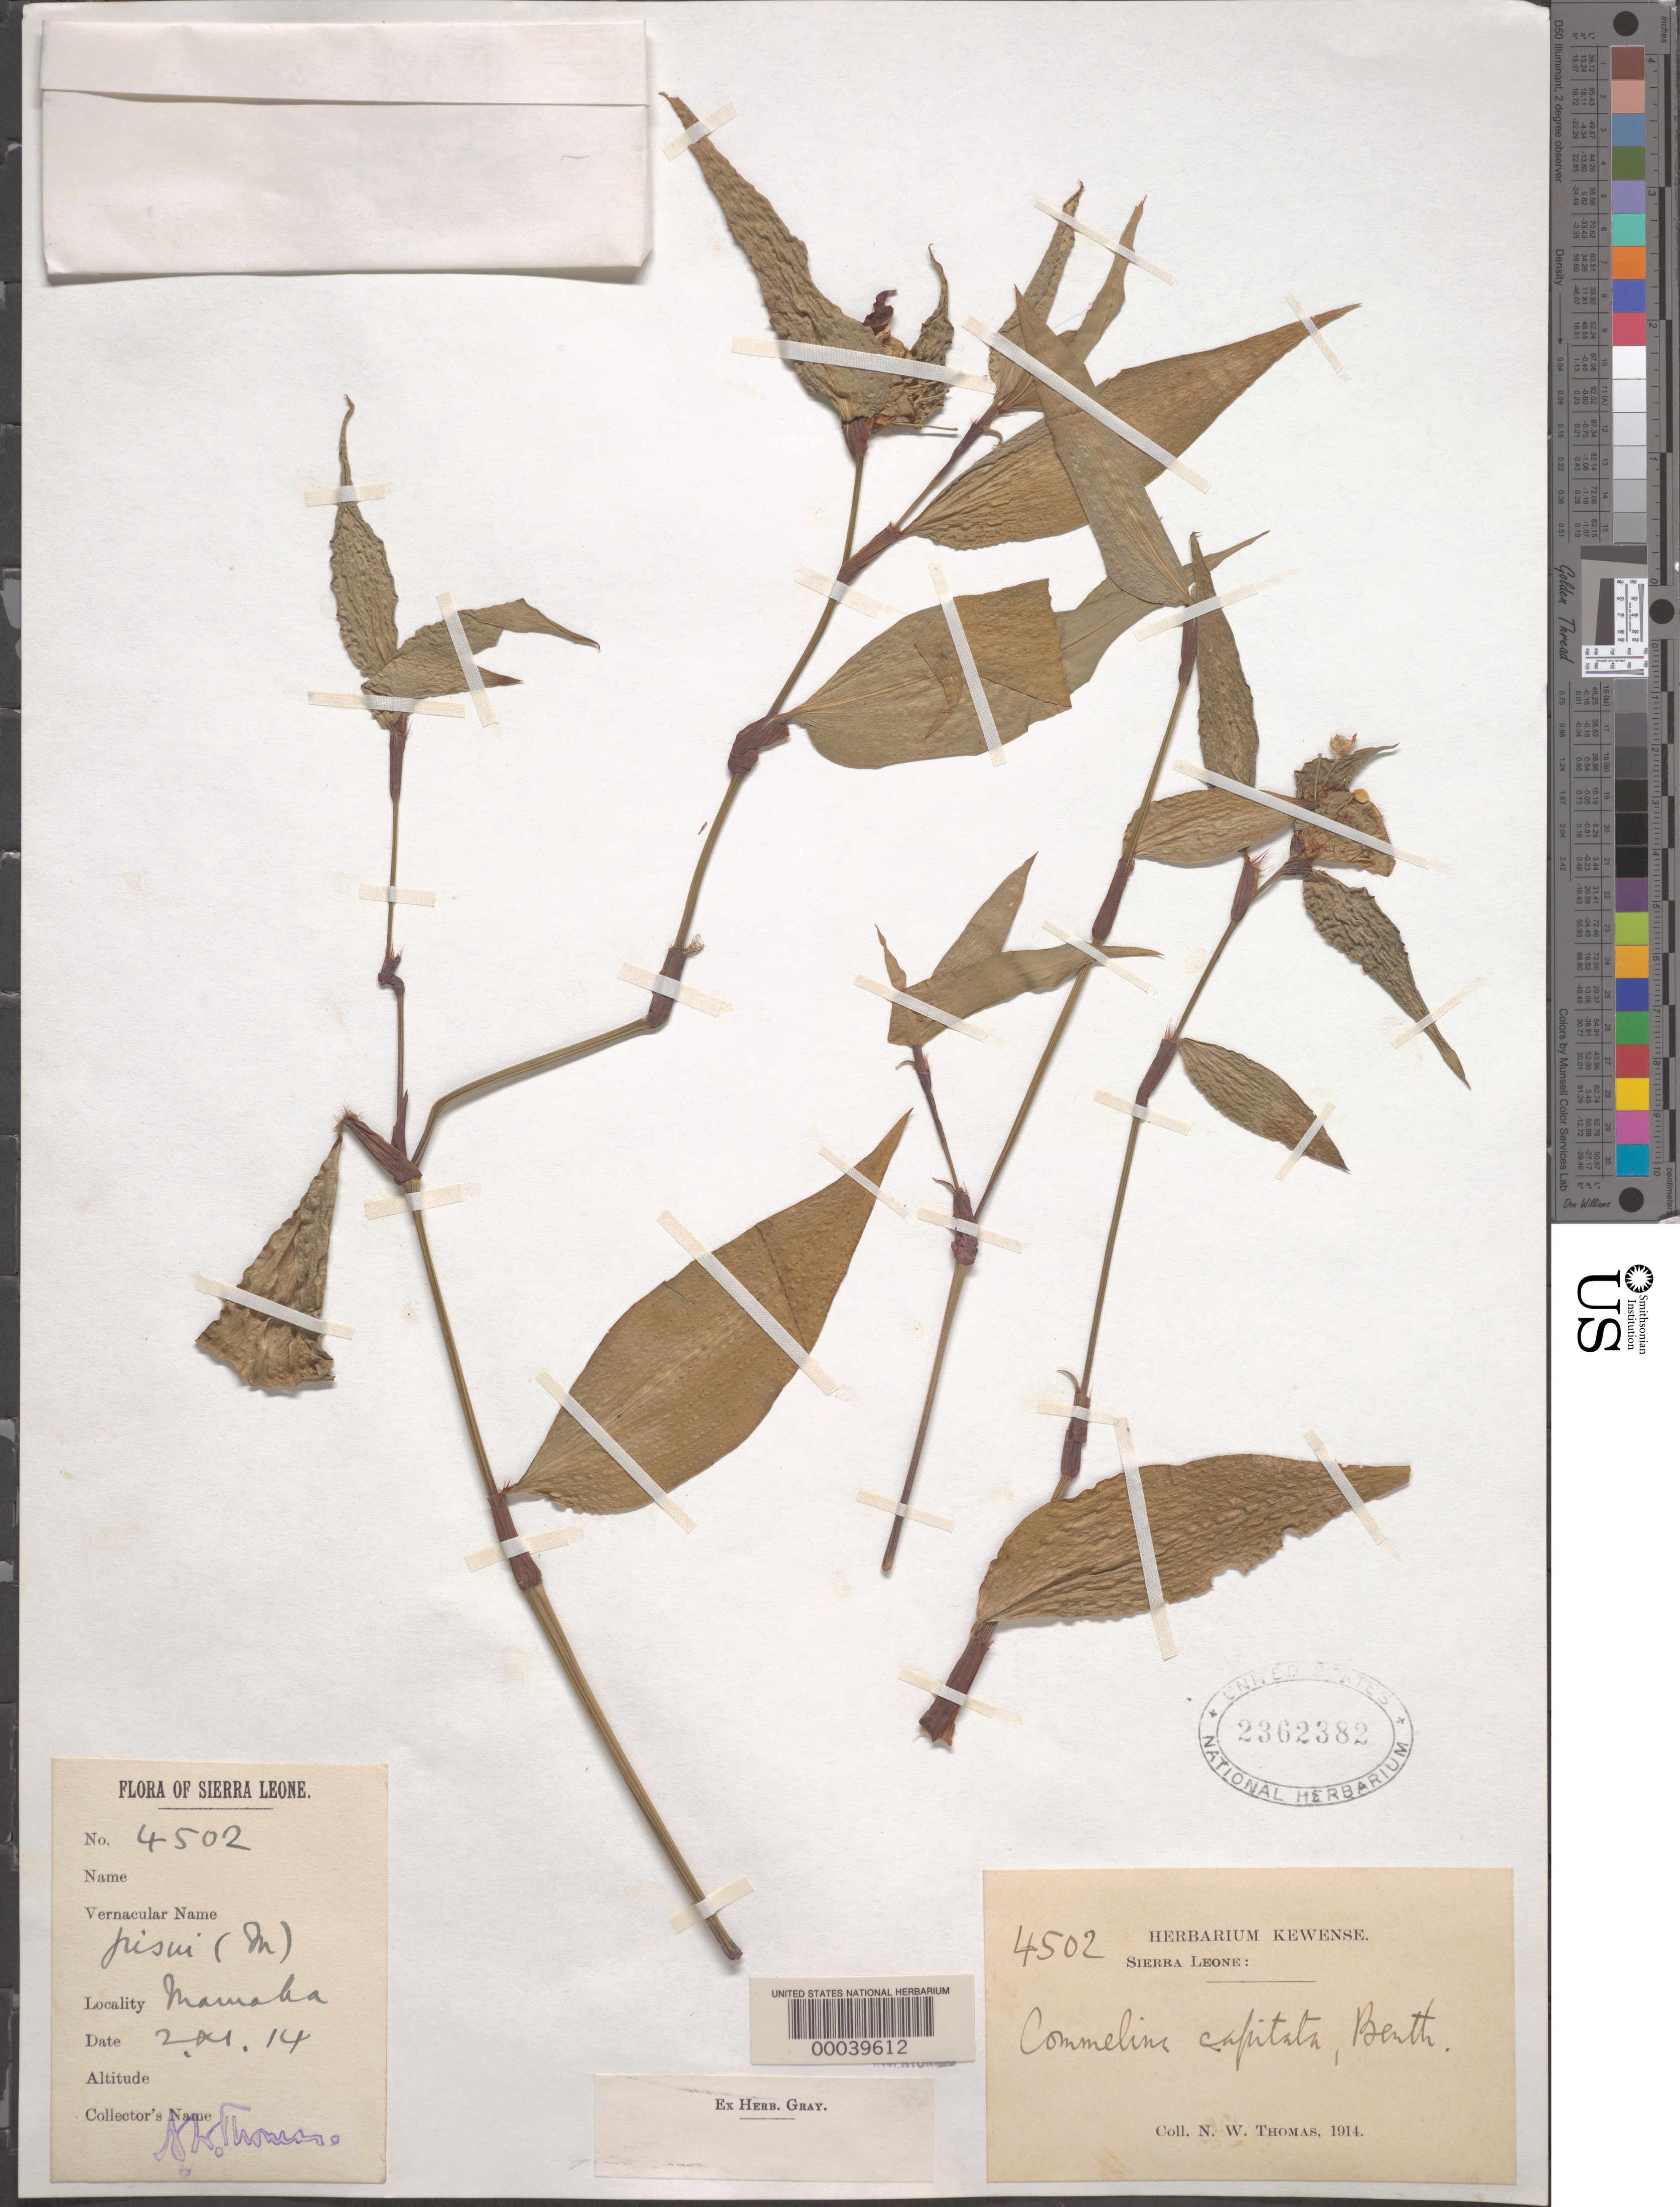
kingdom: Plantae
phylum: Tracheophyta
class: Liliopsida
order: Commelinales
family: Commelinaceae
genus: Commelina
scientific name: Commelina capitata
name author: Benth.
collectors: N. Thomas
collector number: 4502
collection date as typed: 1914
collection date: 1914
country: Sierra Leone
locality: Mamaba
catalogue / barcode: US 2362382